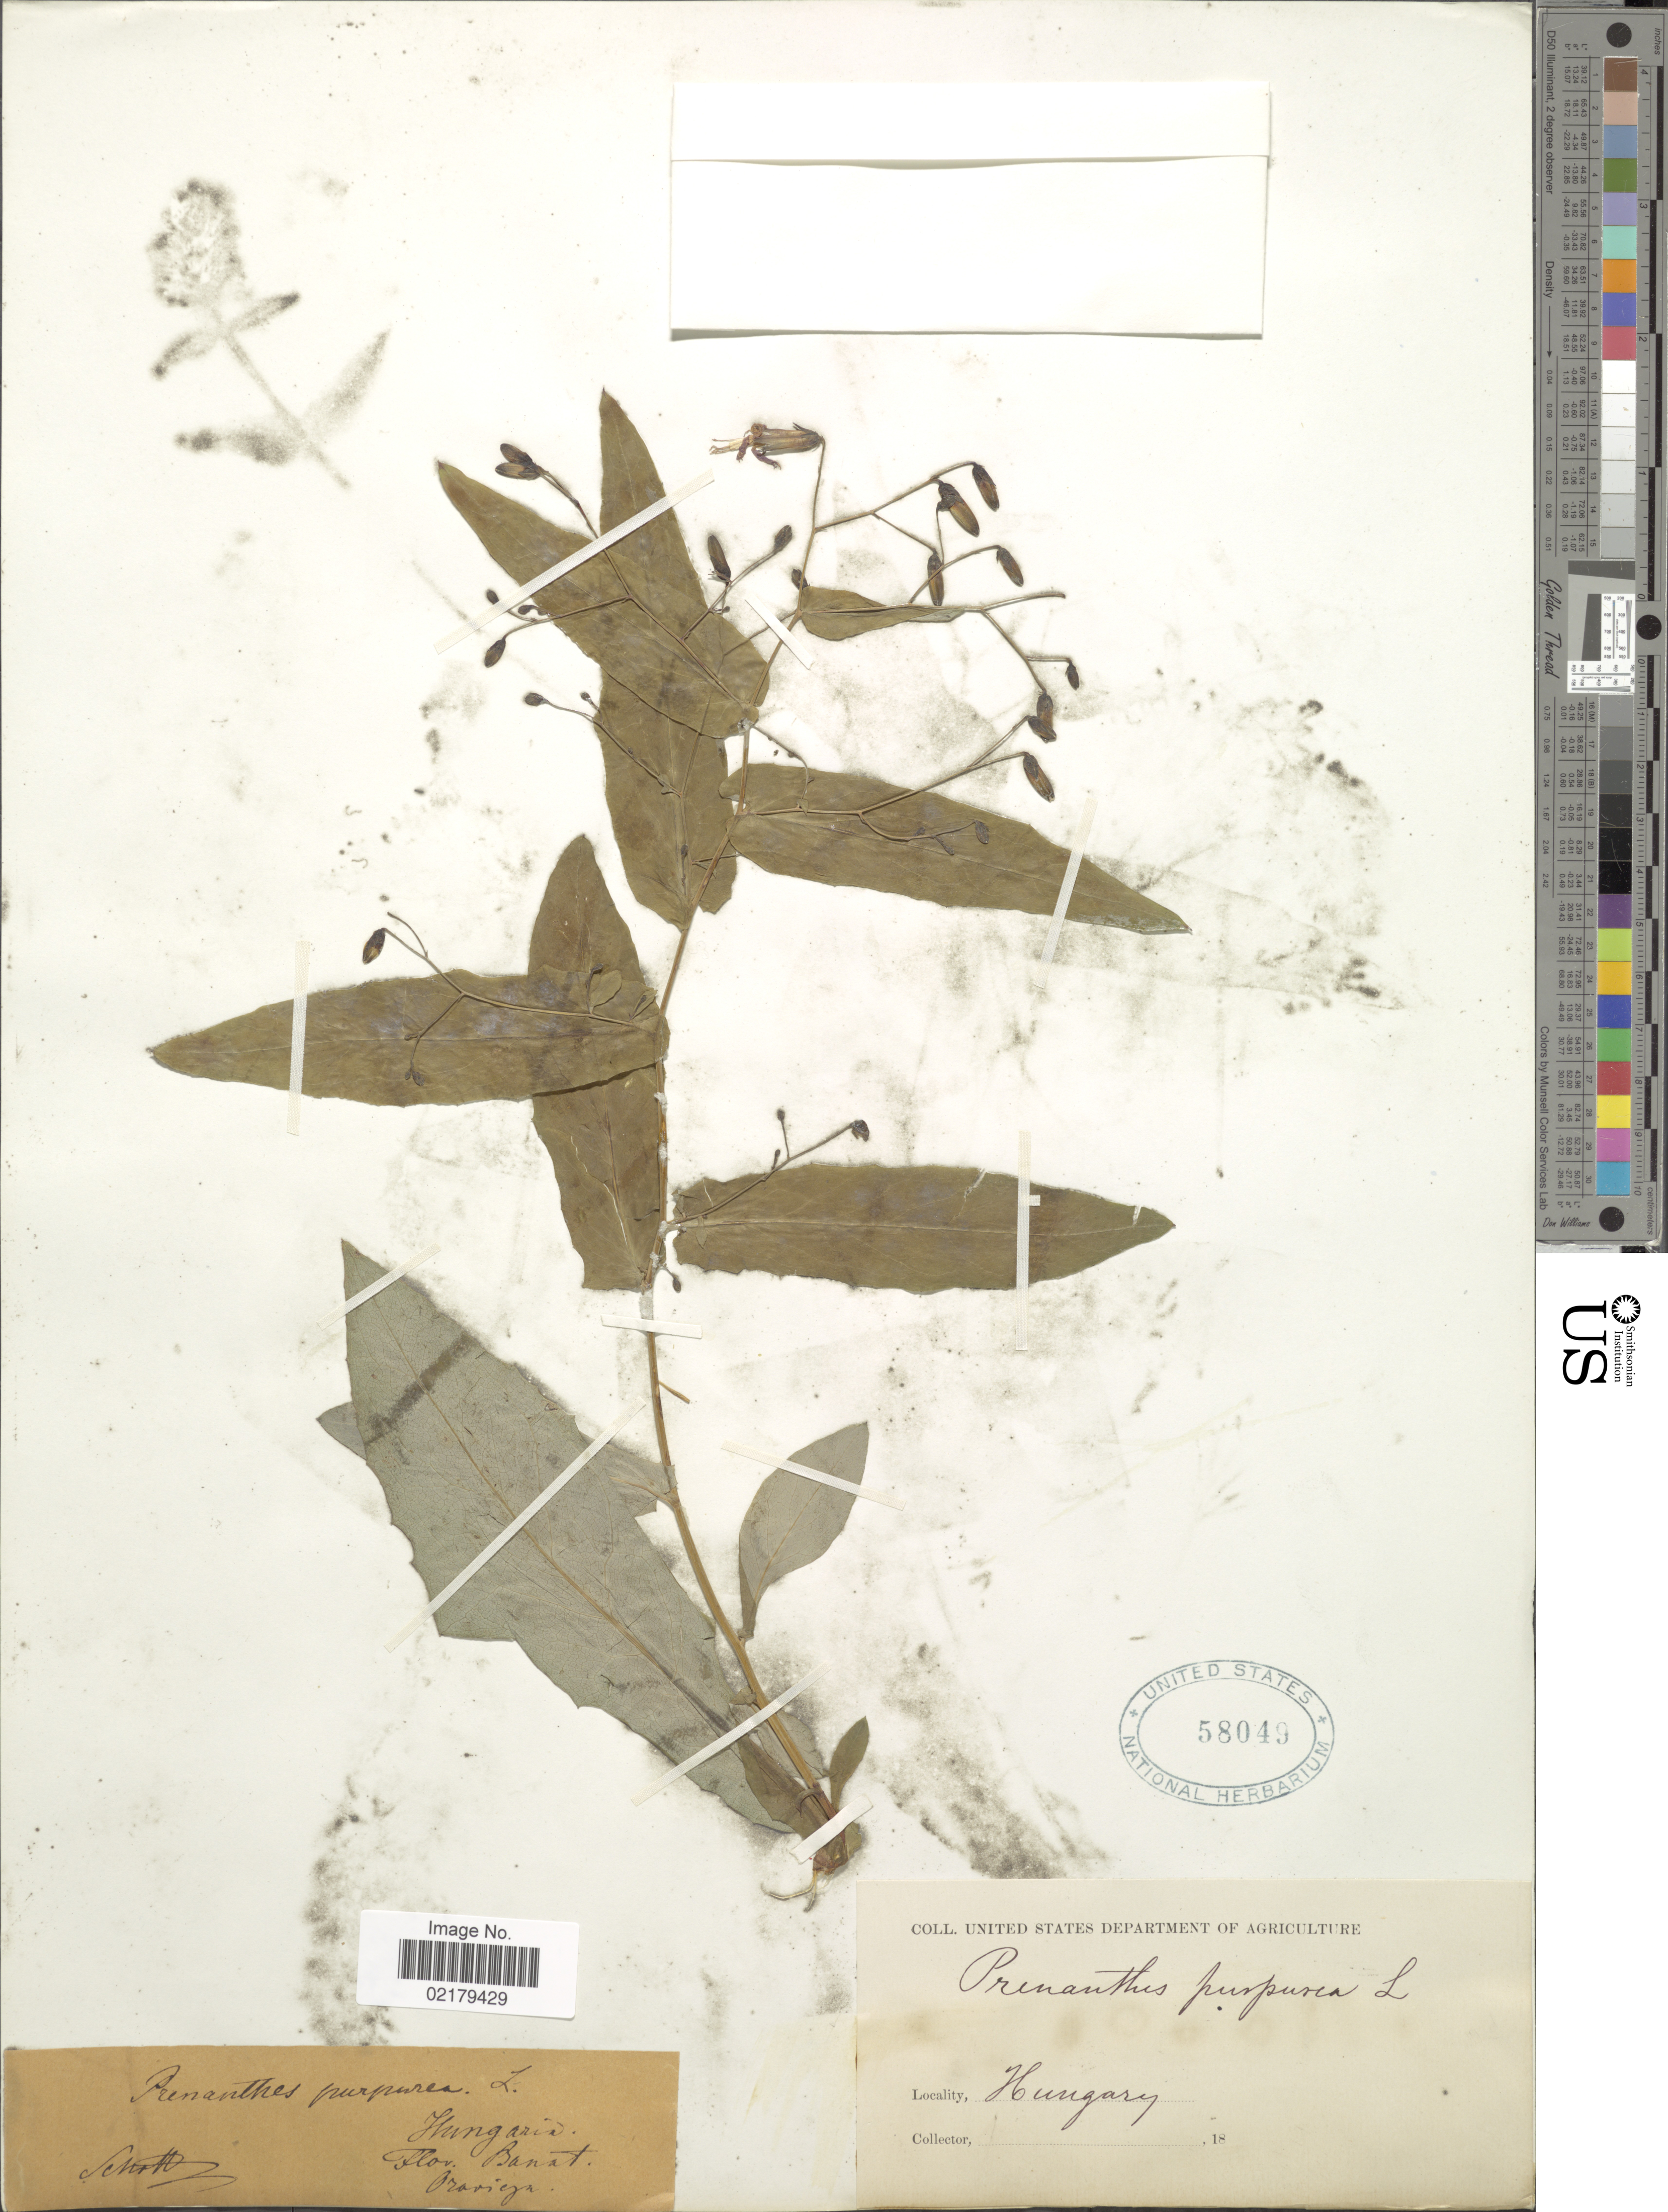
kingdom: Plantae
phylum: Tracheophyta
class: Magnoliopsida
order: Asterales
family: Asteraceae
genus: Prenanthes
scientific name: Prenanthes purpurea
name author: L.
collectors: Schott, --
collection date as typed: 18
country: Romania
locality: Flor. Banat, Oravicza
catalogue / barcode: US 58049